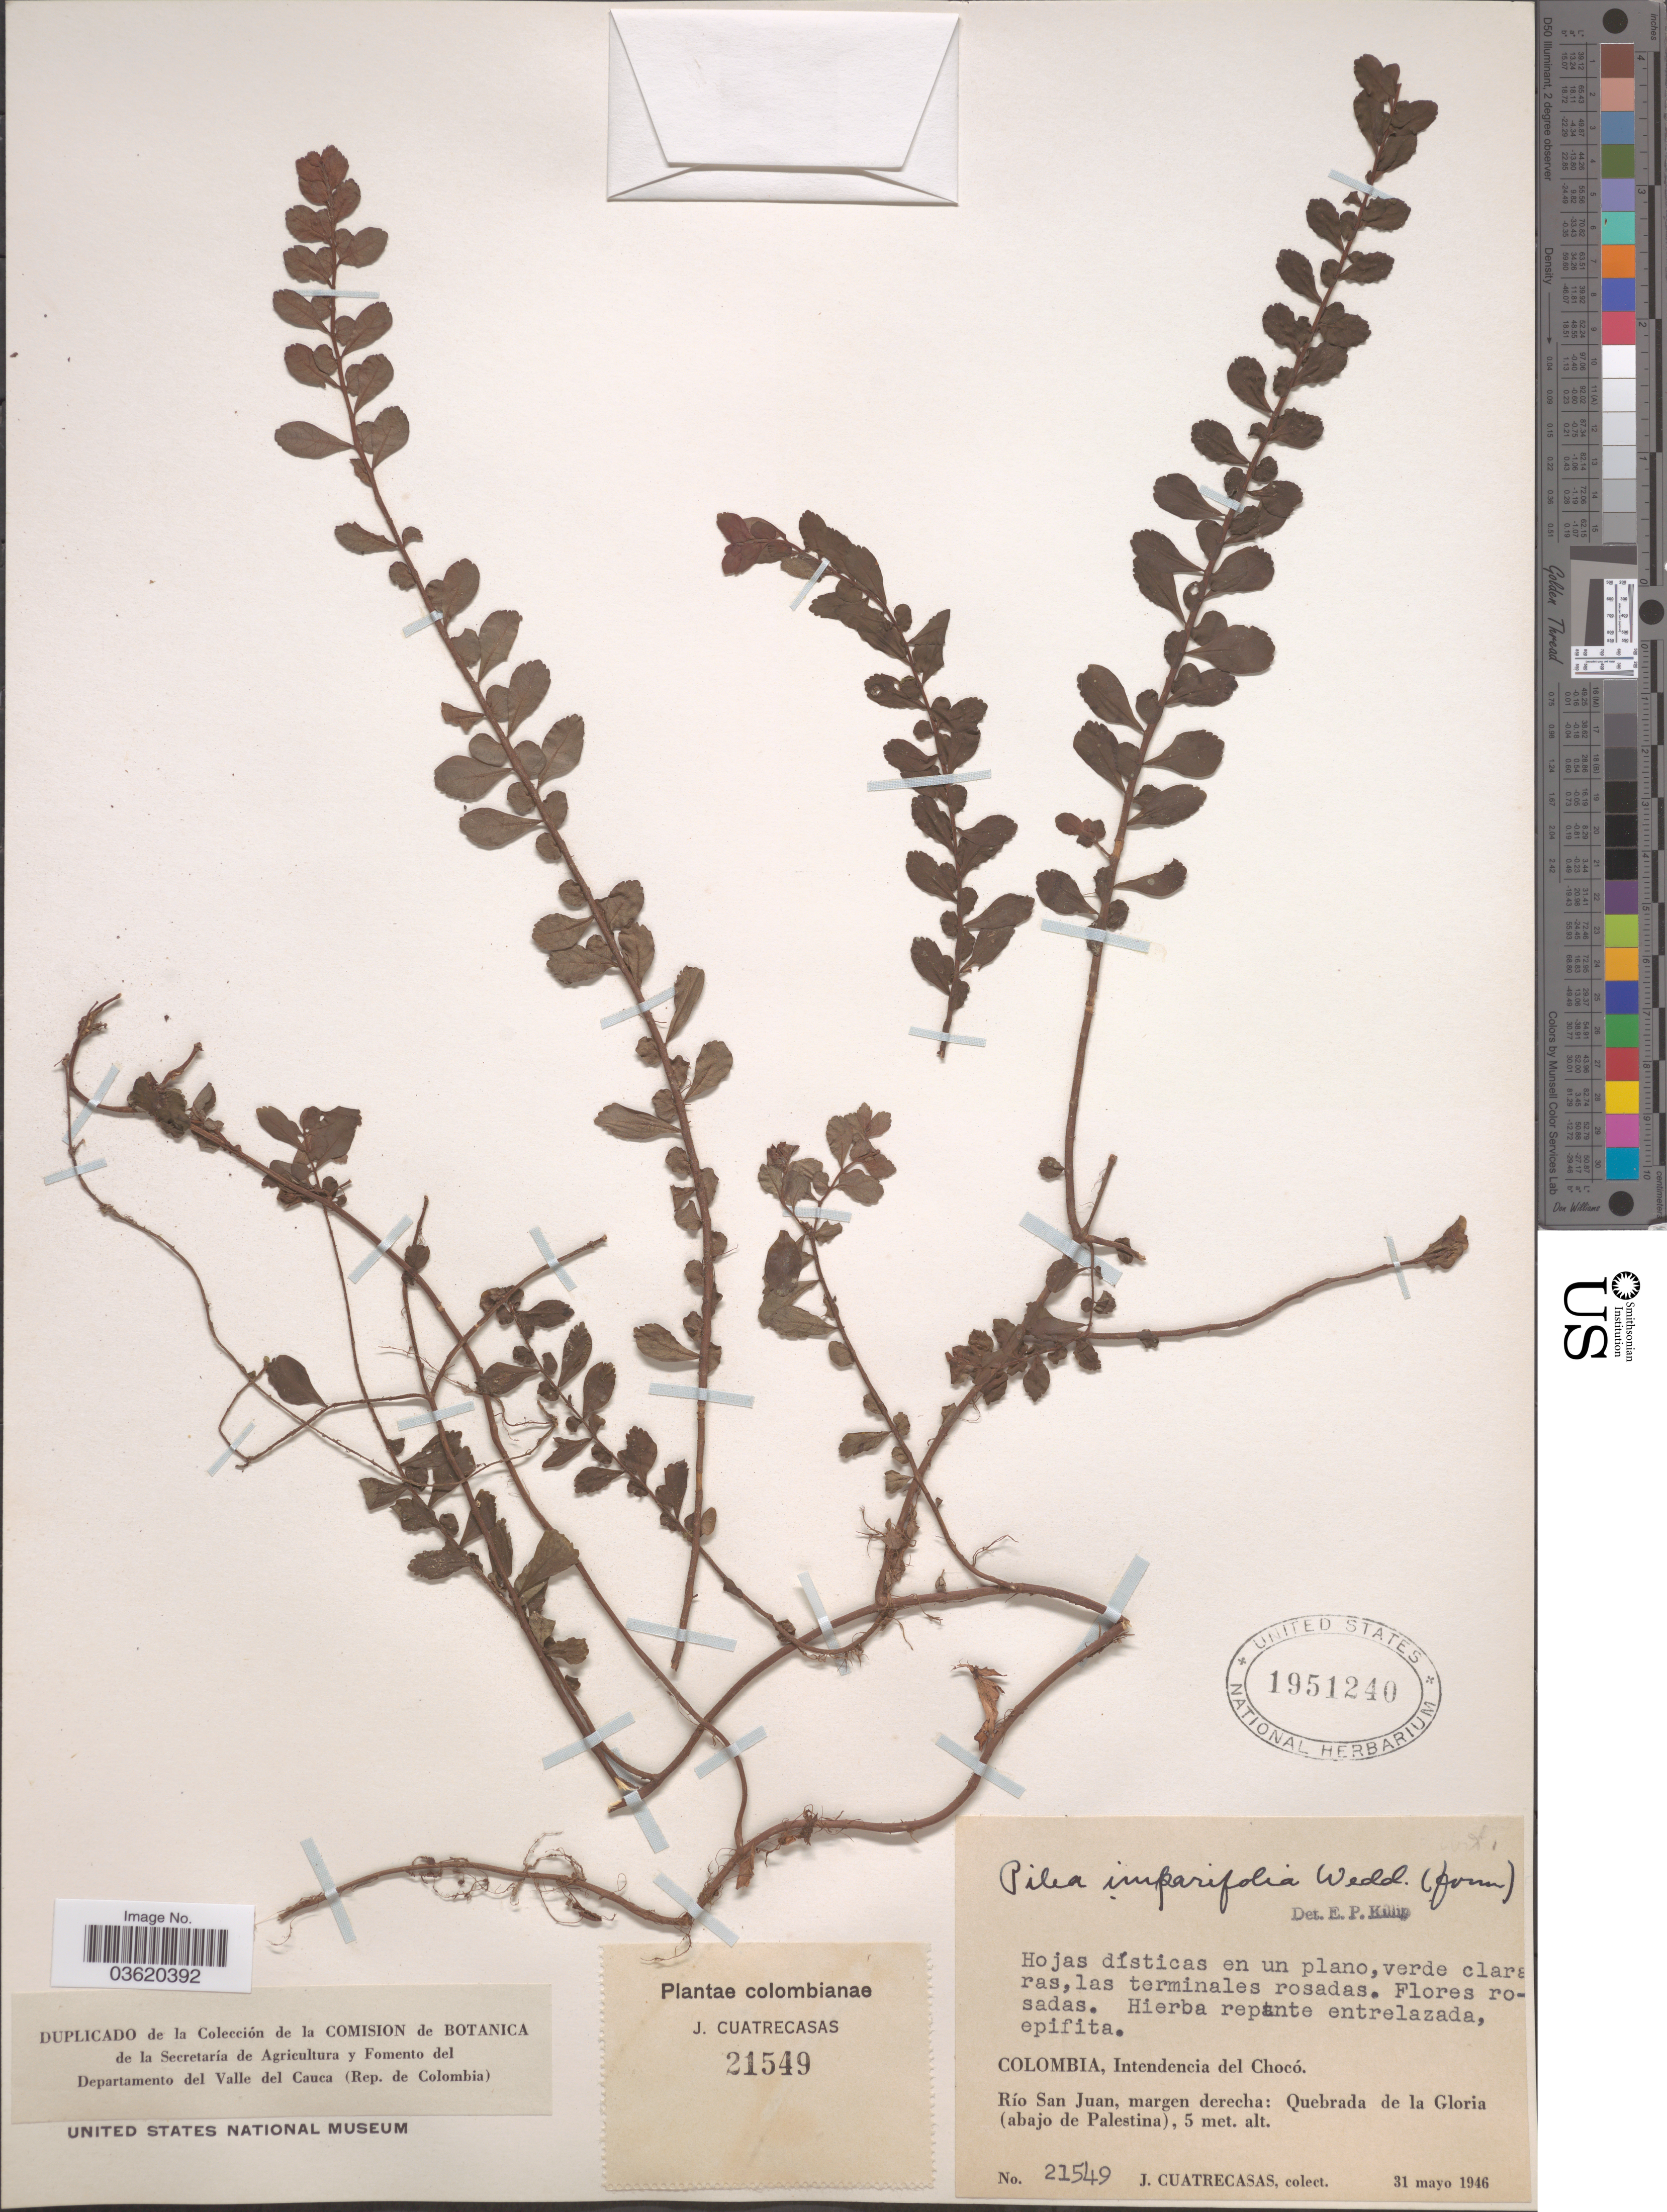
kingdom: Plantae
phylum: Tracheophyta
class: Magnoliopsida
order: Rosales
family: Urticaceae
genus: Pilea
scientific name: Pilea imparifolia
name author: Wedd.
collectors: J. Cuatrecasas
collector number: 21549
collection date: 1946-05-31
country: Colombia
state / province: Chocó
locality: Intendencia del Chocó. Río San Juan, margen derecha: Quebrada de la Gloria (abajo de Palestina).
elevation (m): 5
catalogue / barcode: US 1951240